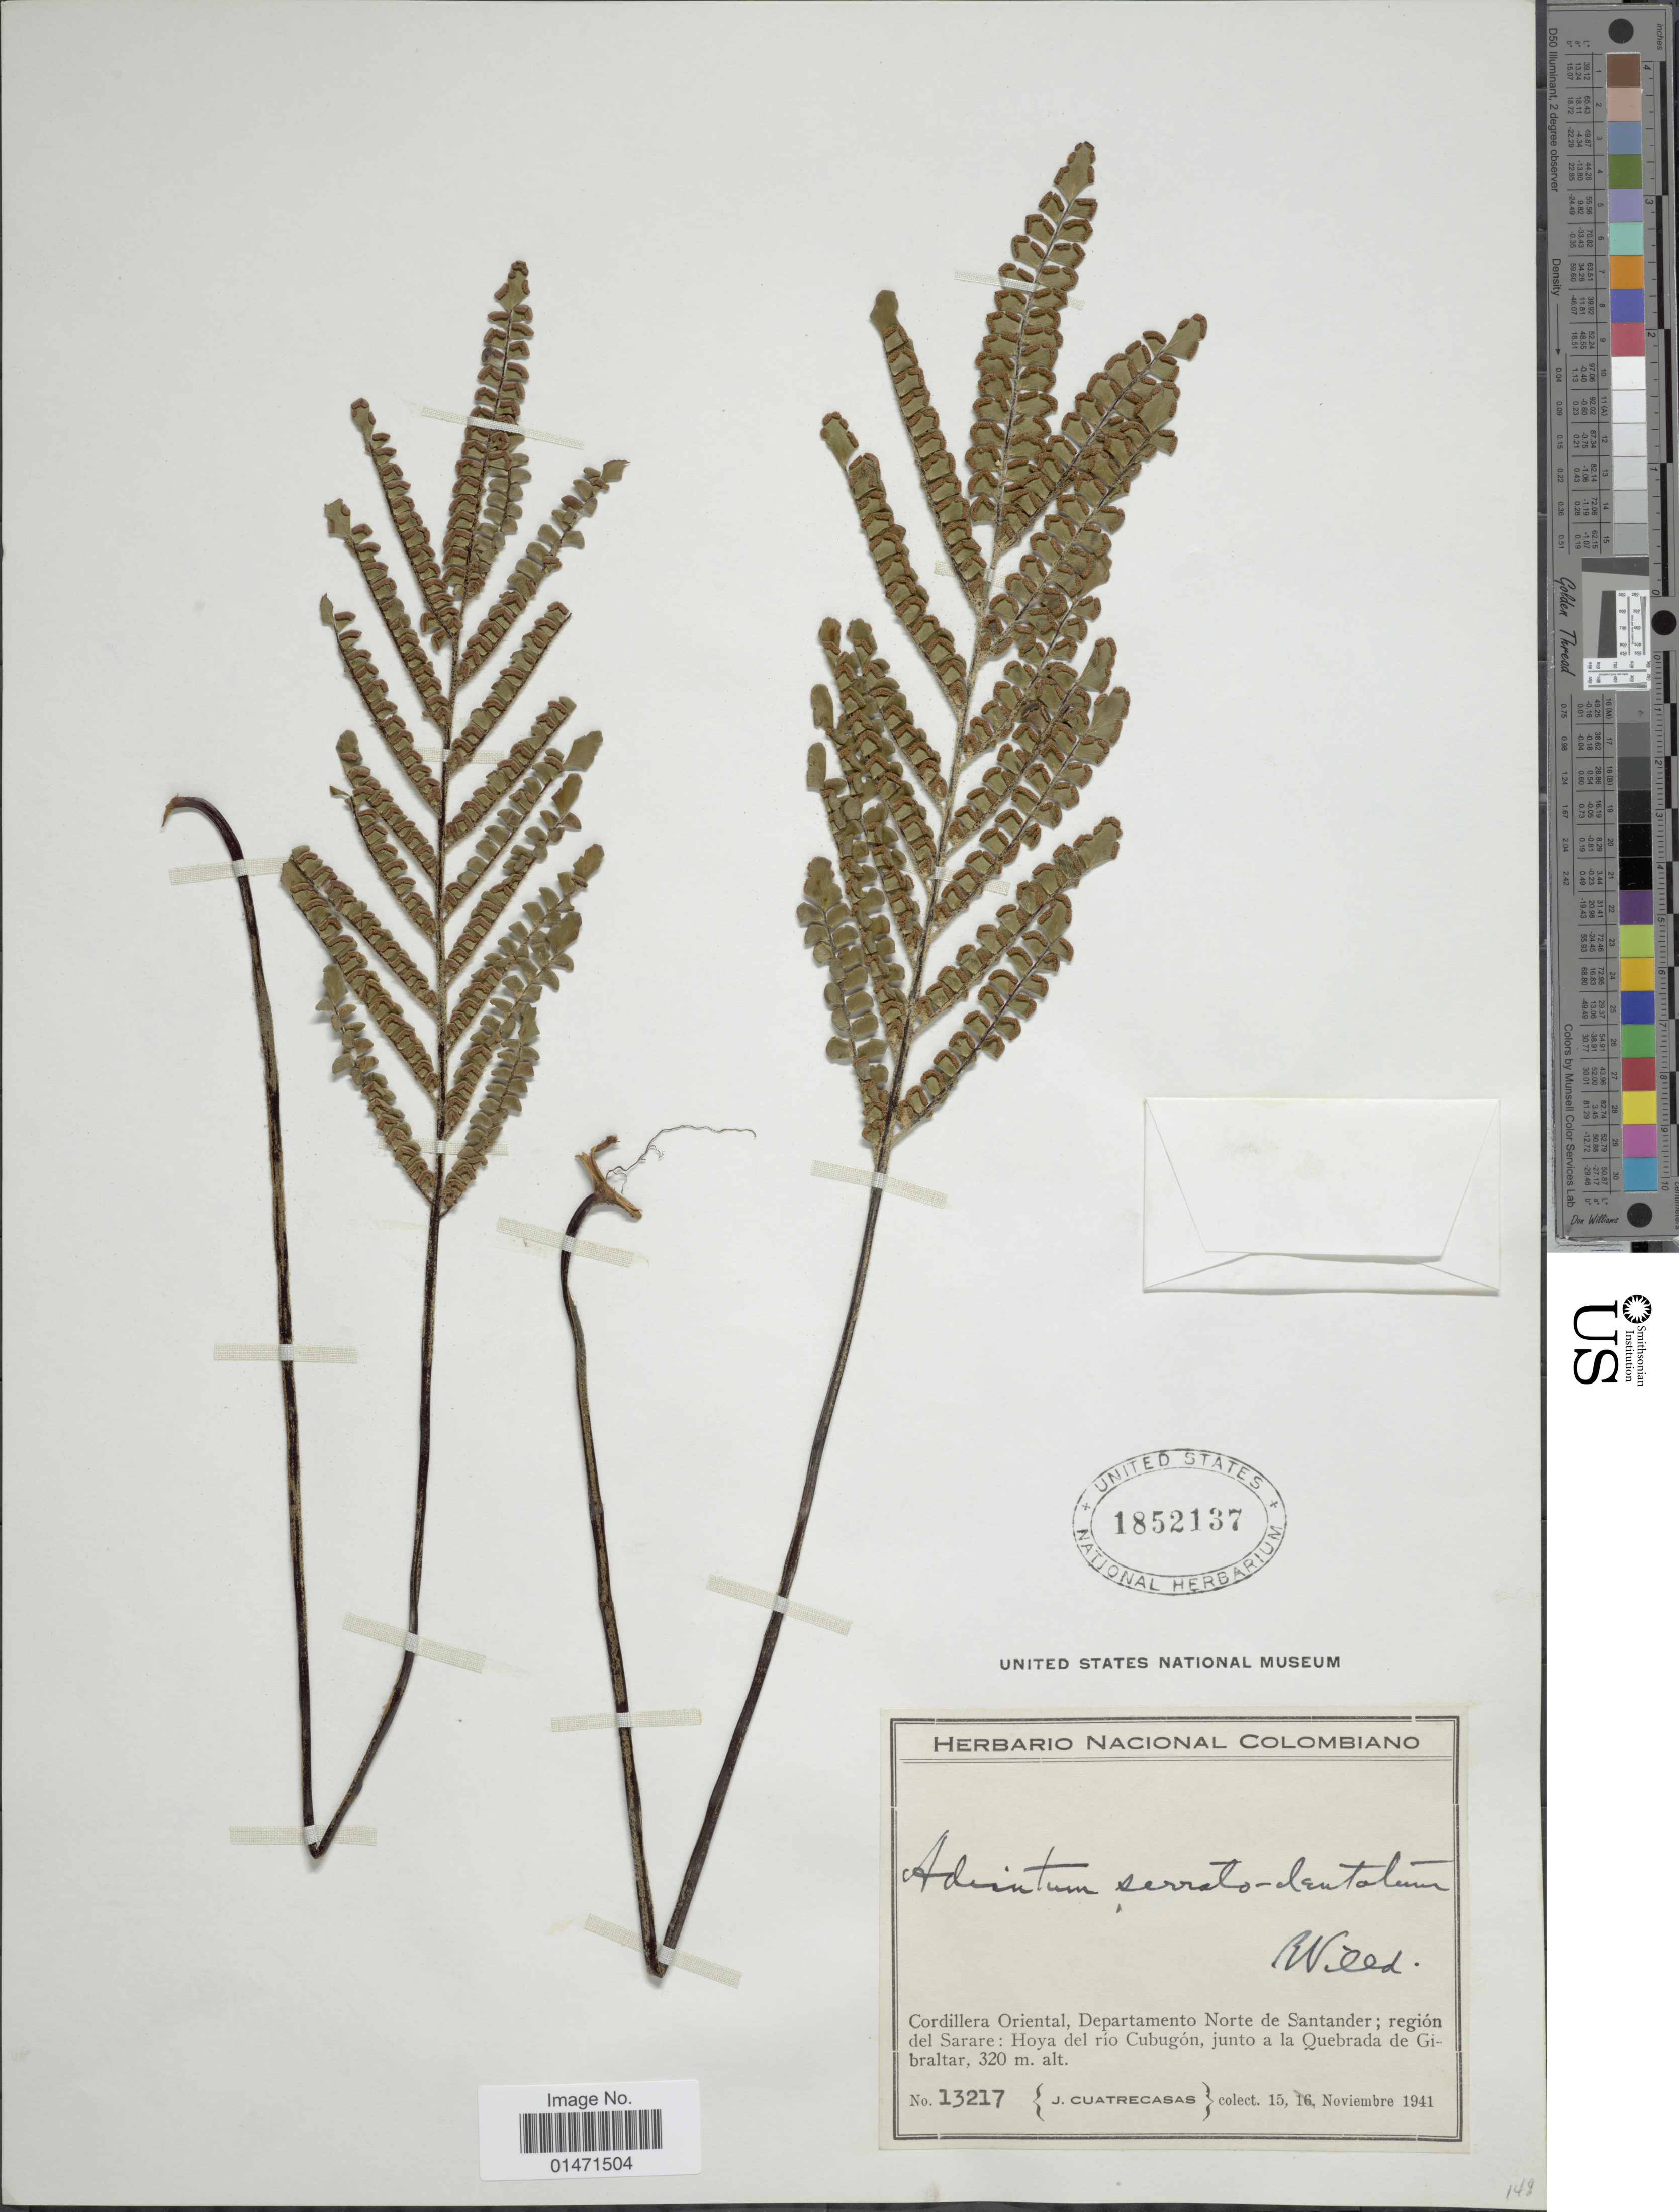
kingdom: Plantae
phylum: Tracheophyta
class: Polypodiopsida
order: Polypodiales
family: Pteridaceae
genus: Adiantum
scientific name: Adiantum serratodentatum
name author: Humb. & Bonpl. ex Willd.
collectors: J. Cuatrecasas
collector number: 13217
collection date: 1941-11-15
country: Colombia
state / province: Norte de Santander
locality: Cordillera Oriental; región del Sarare: Hoya del rio Cubugón, junto a la Quebrada de Gibraltar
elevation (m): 320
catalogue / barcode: US 1852137